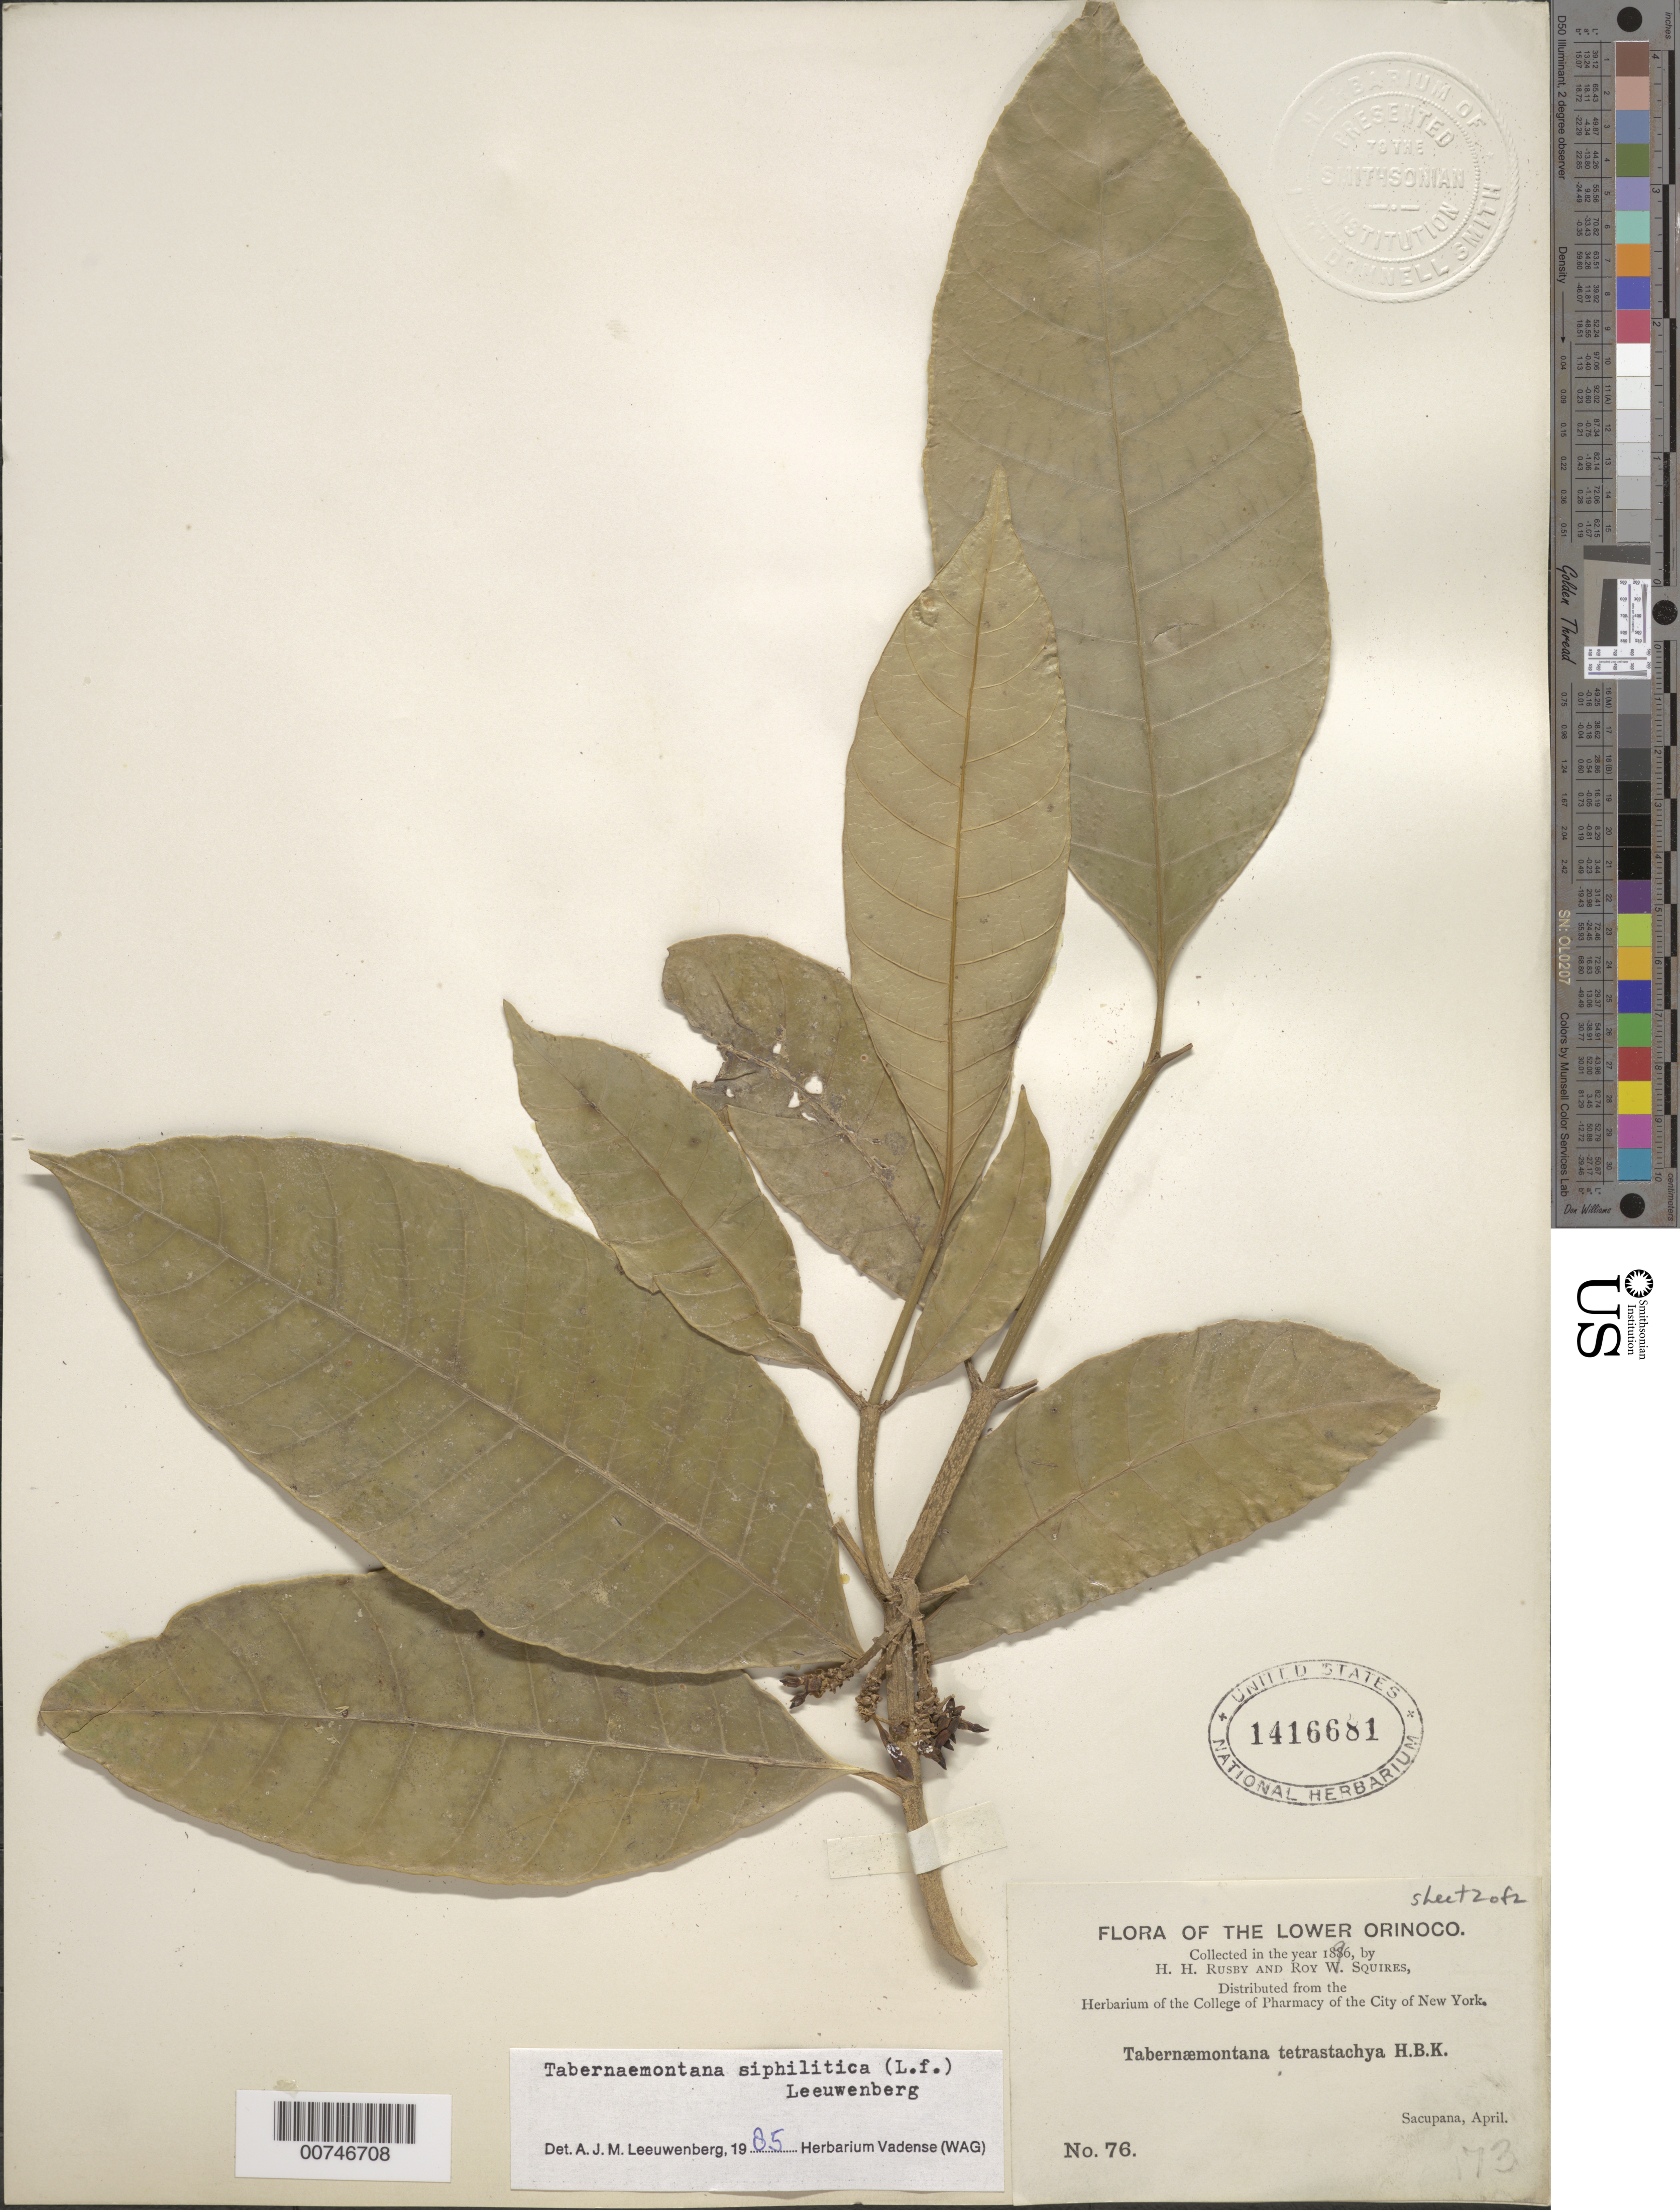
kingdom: Plantae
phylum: Tracheophyta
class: Magnoliopsida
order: Gentianales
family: Apocynaceae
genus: Tabernaemontana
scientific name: Tabernaemontana siphilitica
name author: (L. f.) Leeuwenb.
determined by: Leeuwenberg, A. J. M.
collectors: H. H. Rusby & R. Squires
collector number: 76 a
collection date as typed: April 1896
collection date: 1896-04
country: Venezuela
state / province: Delta Amacuro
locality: Lower Orinoco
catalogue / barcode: US 1416681